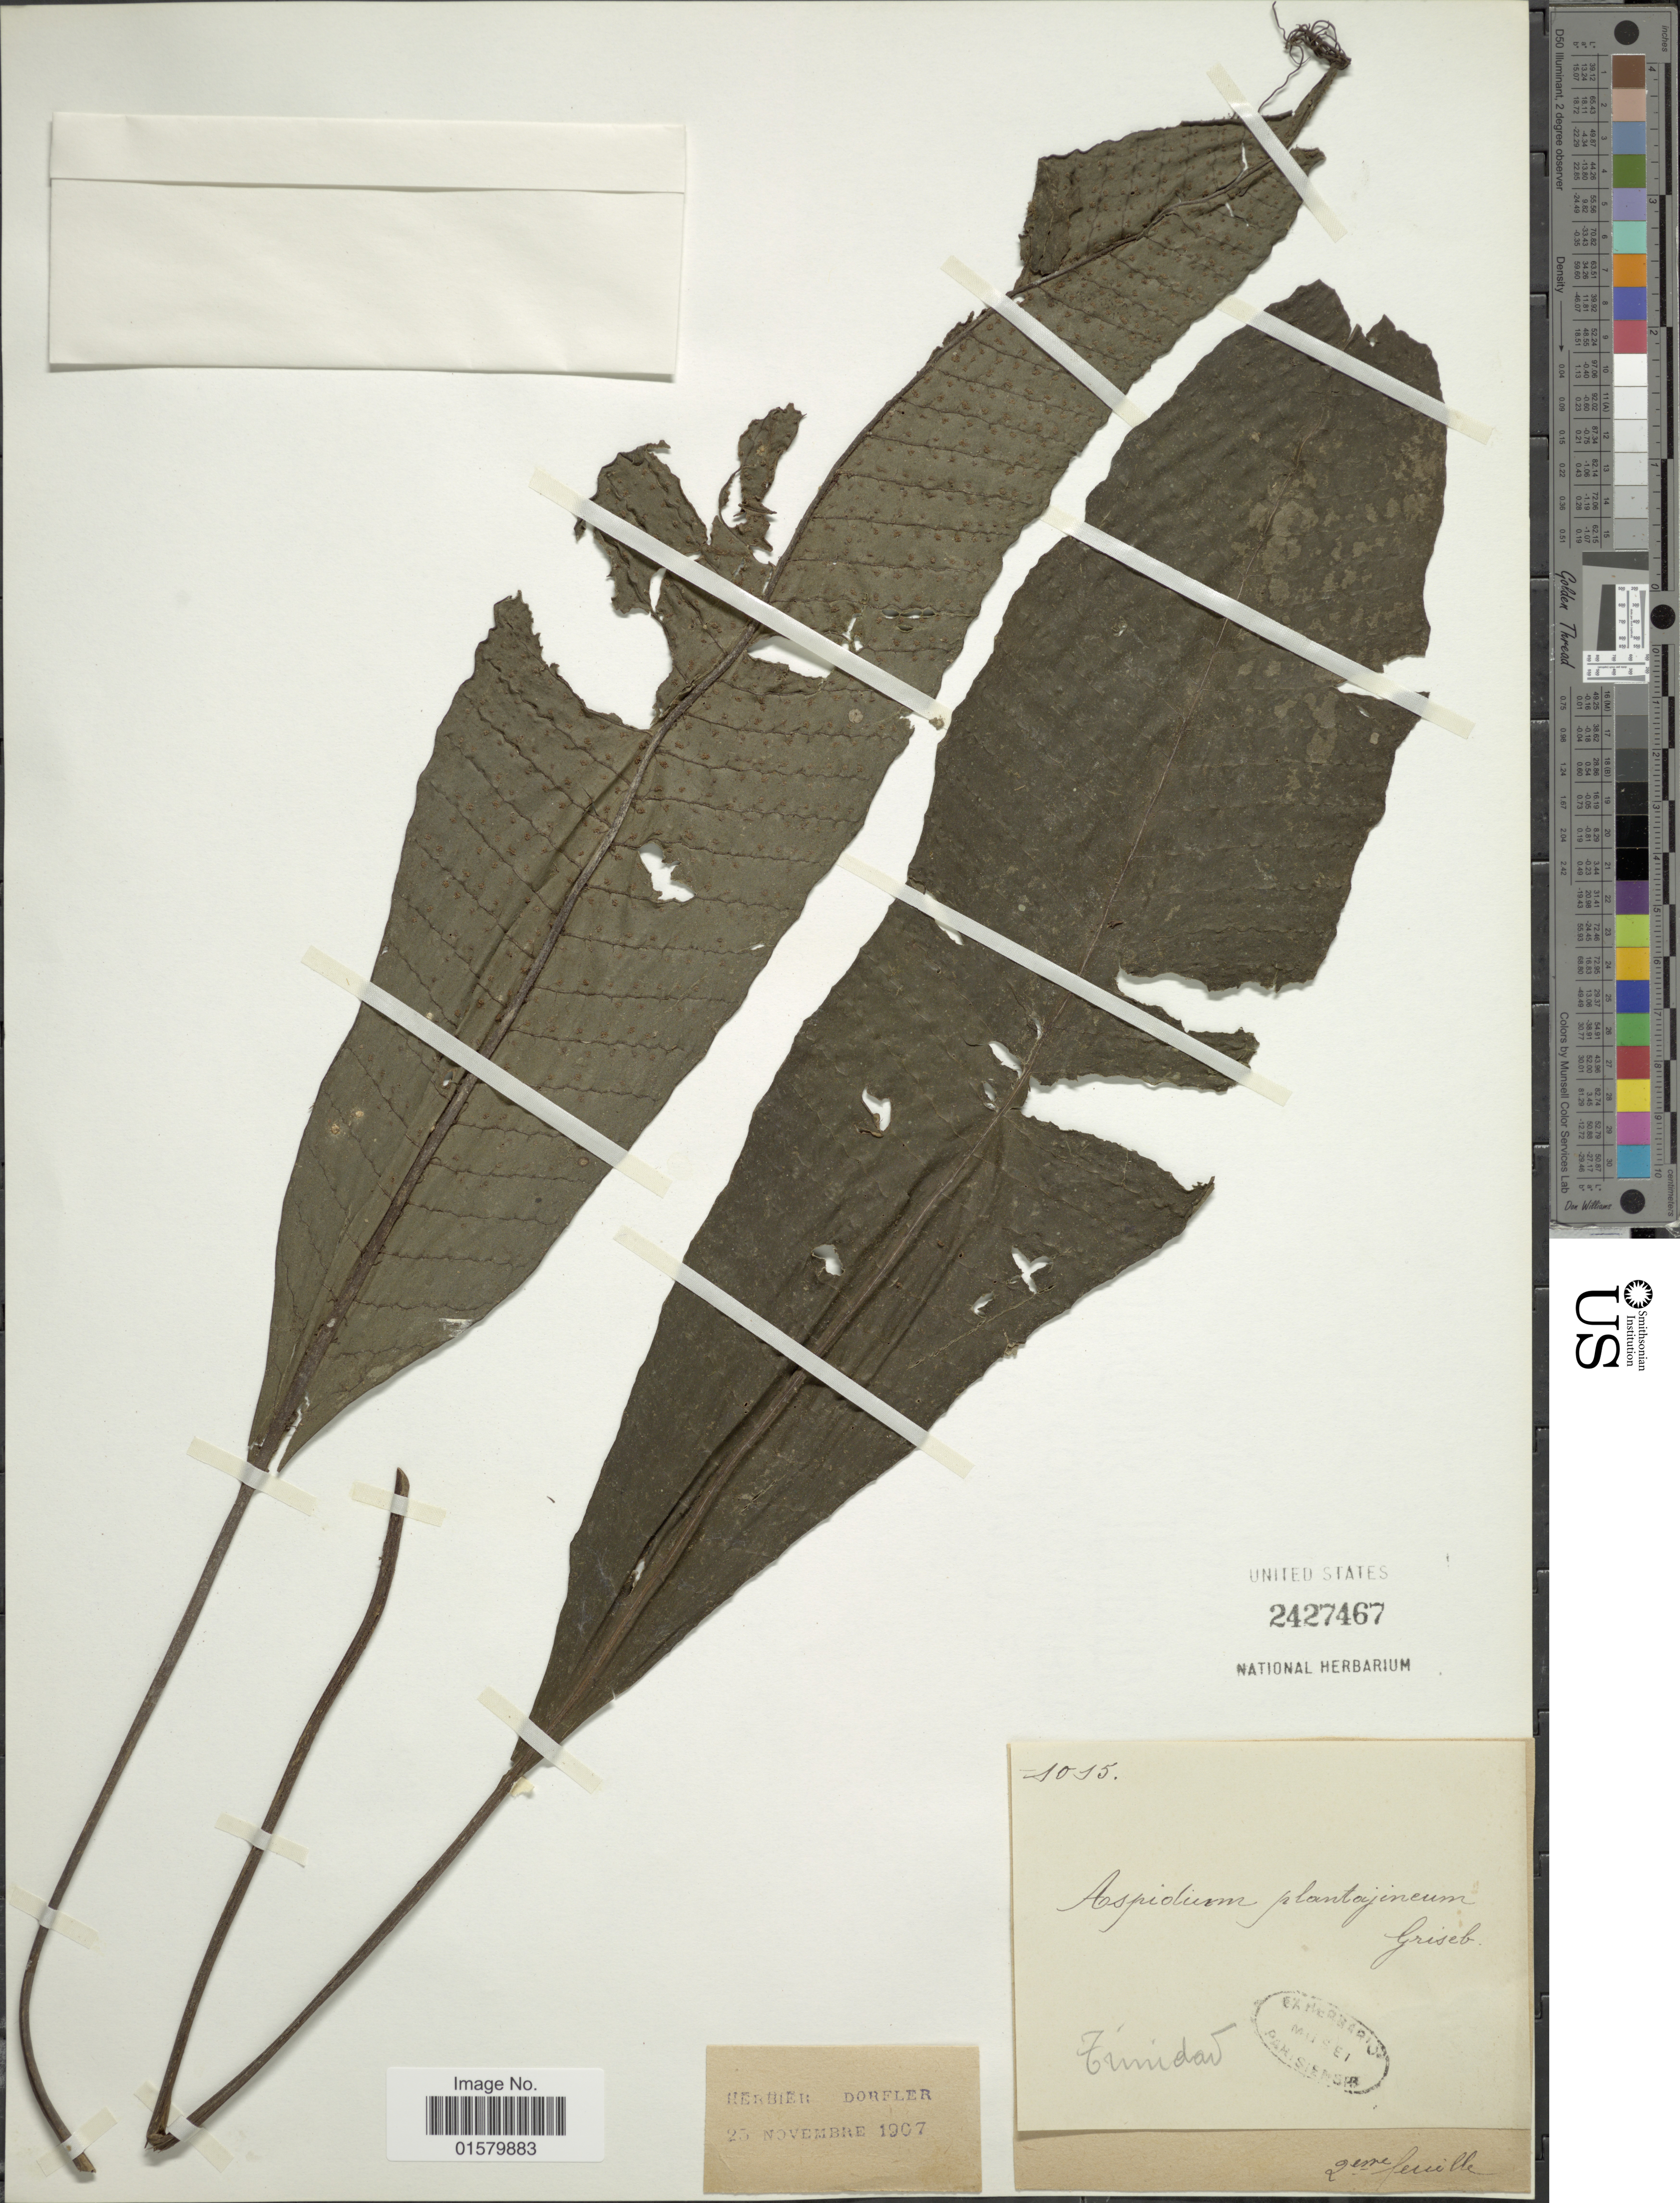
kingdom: Plantae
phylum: Tracheophyta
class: Polypodiopsida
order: Polypodiales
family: Tectariaceae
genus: Tectaria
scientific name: Tectaria plantaginea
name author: (Jacq.) Maxon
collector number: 1015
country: Trinidad and Tobago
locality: Trinidad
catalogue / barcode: US 2427467